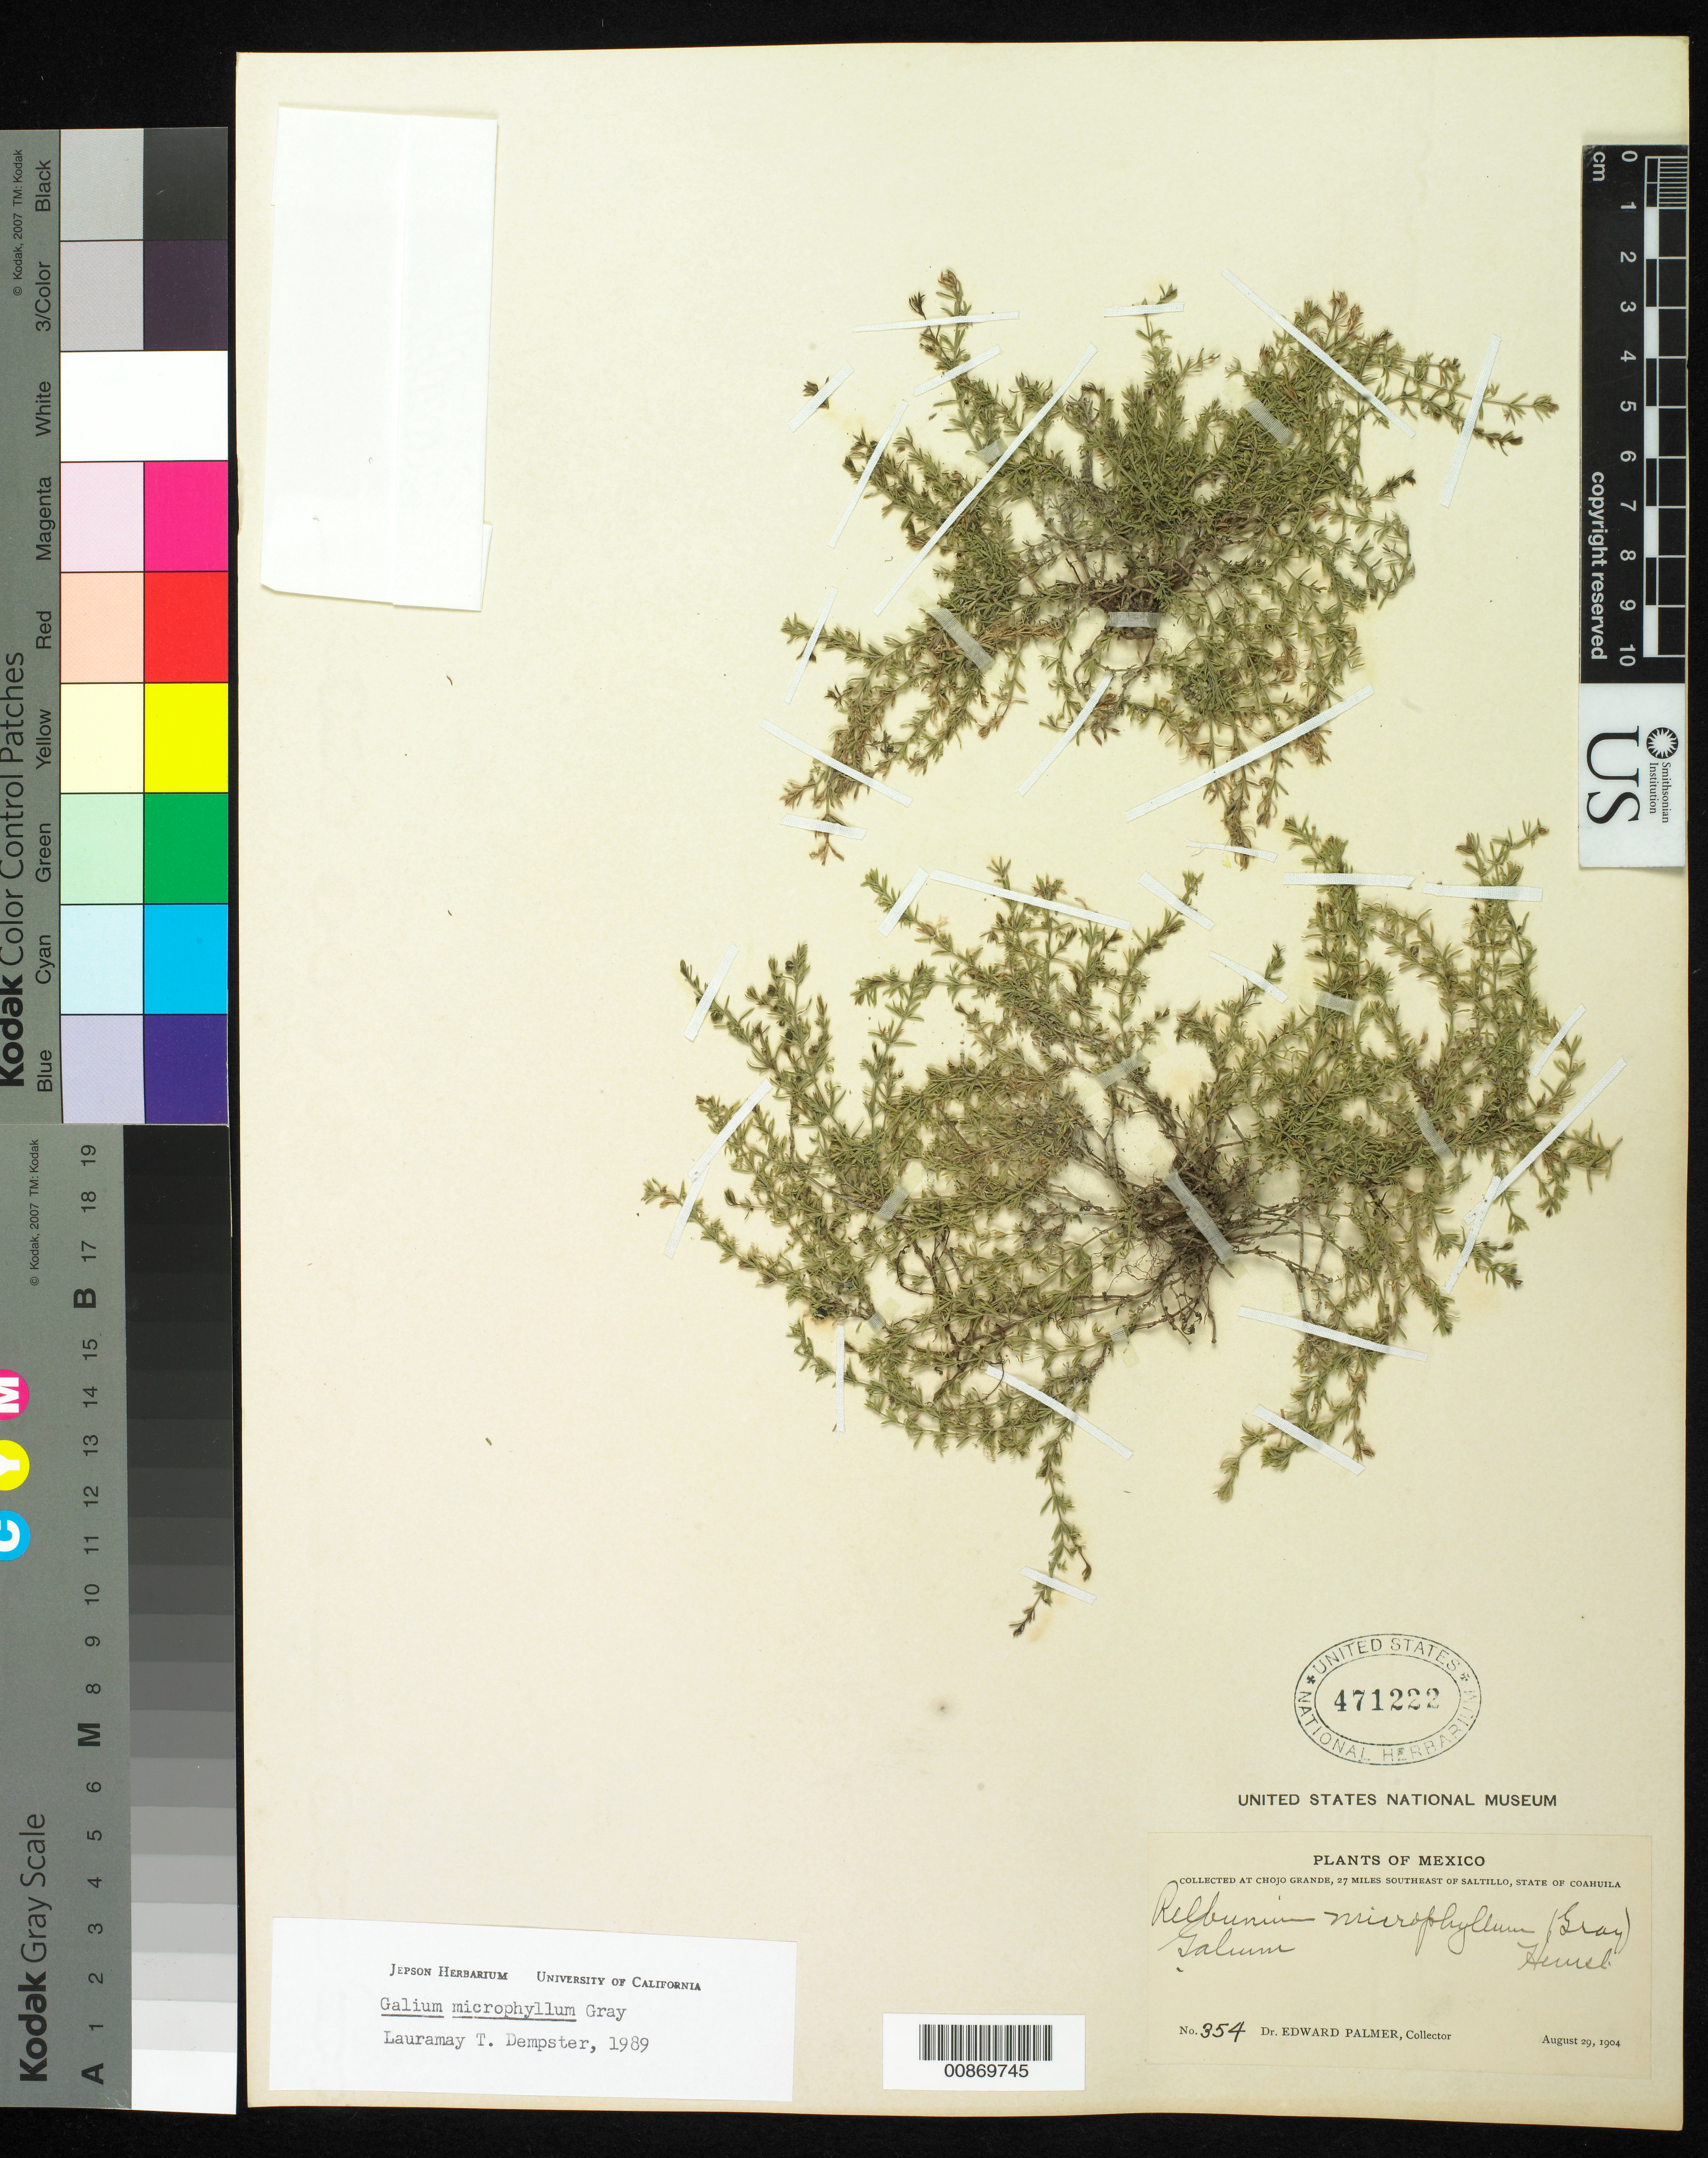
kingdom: Plantae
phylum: Tracheophyta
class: Magnoliopsida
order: Gentianales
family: Rubiaceae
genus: Galium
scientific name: Galium microphyllum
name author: A. Gray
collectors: E. Palmer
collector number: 354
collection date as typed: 29 Aug 1904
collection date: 1904-08-29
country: Mexico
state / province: Coahuila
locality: Chojo Grande, 27 miles southeast of Saltillo, Coahuila.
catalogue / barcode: US 471222